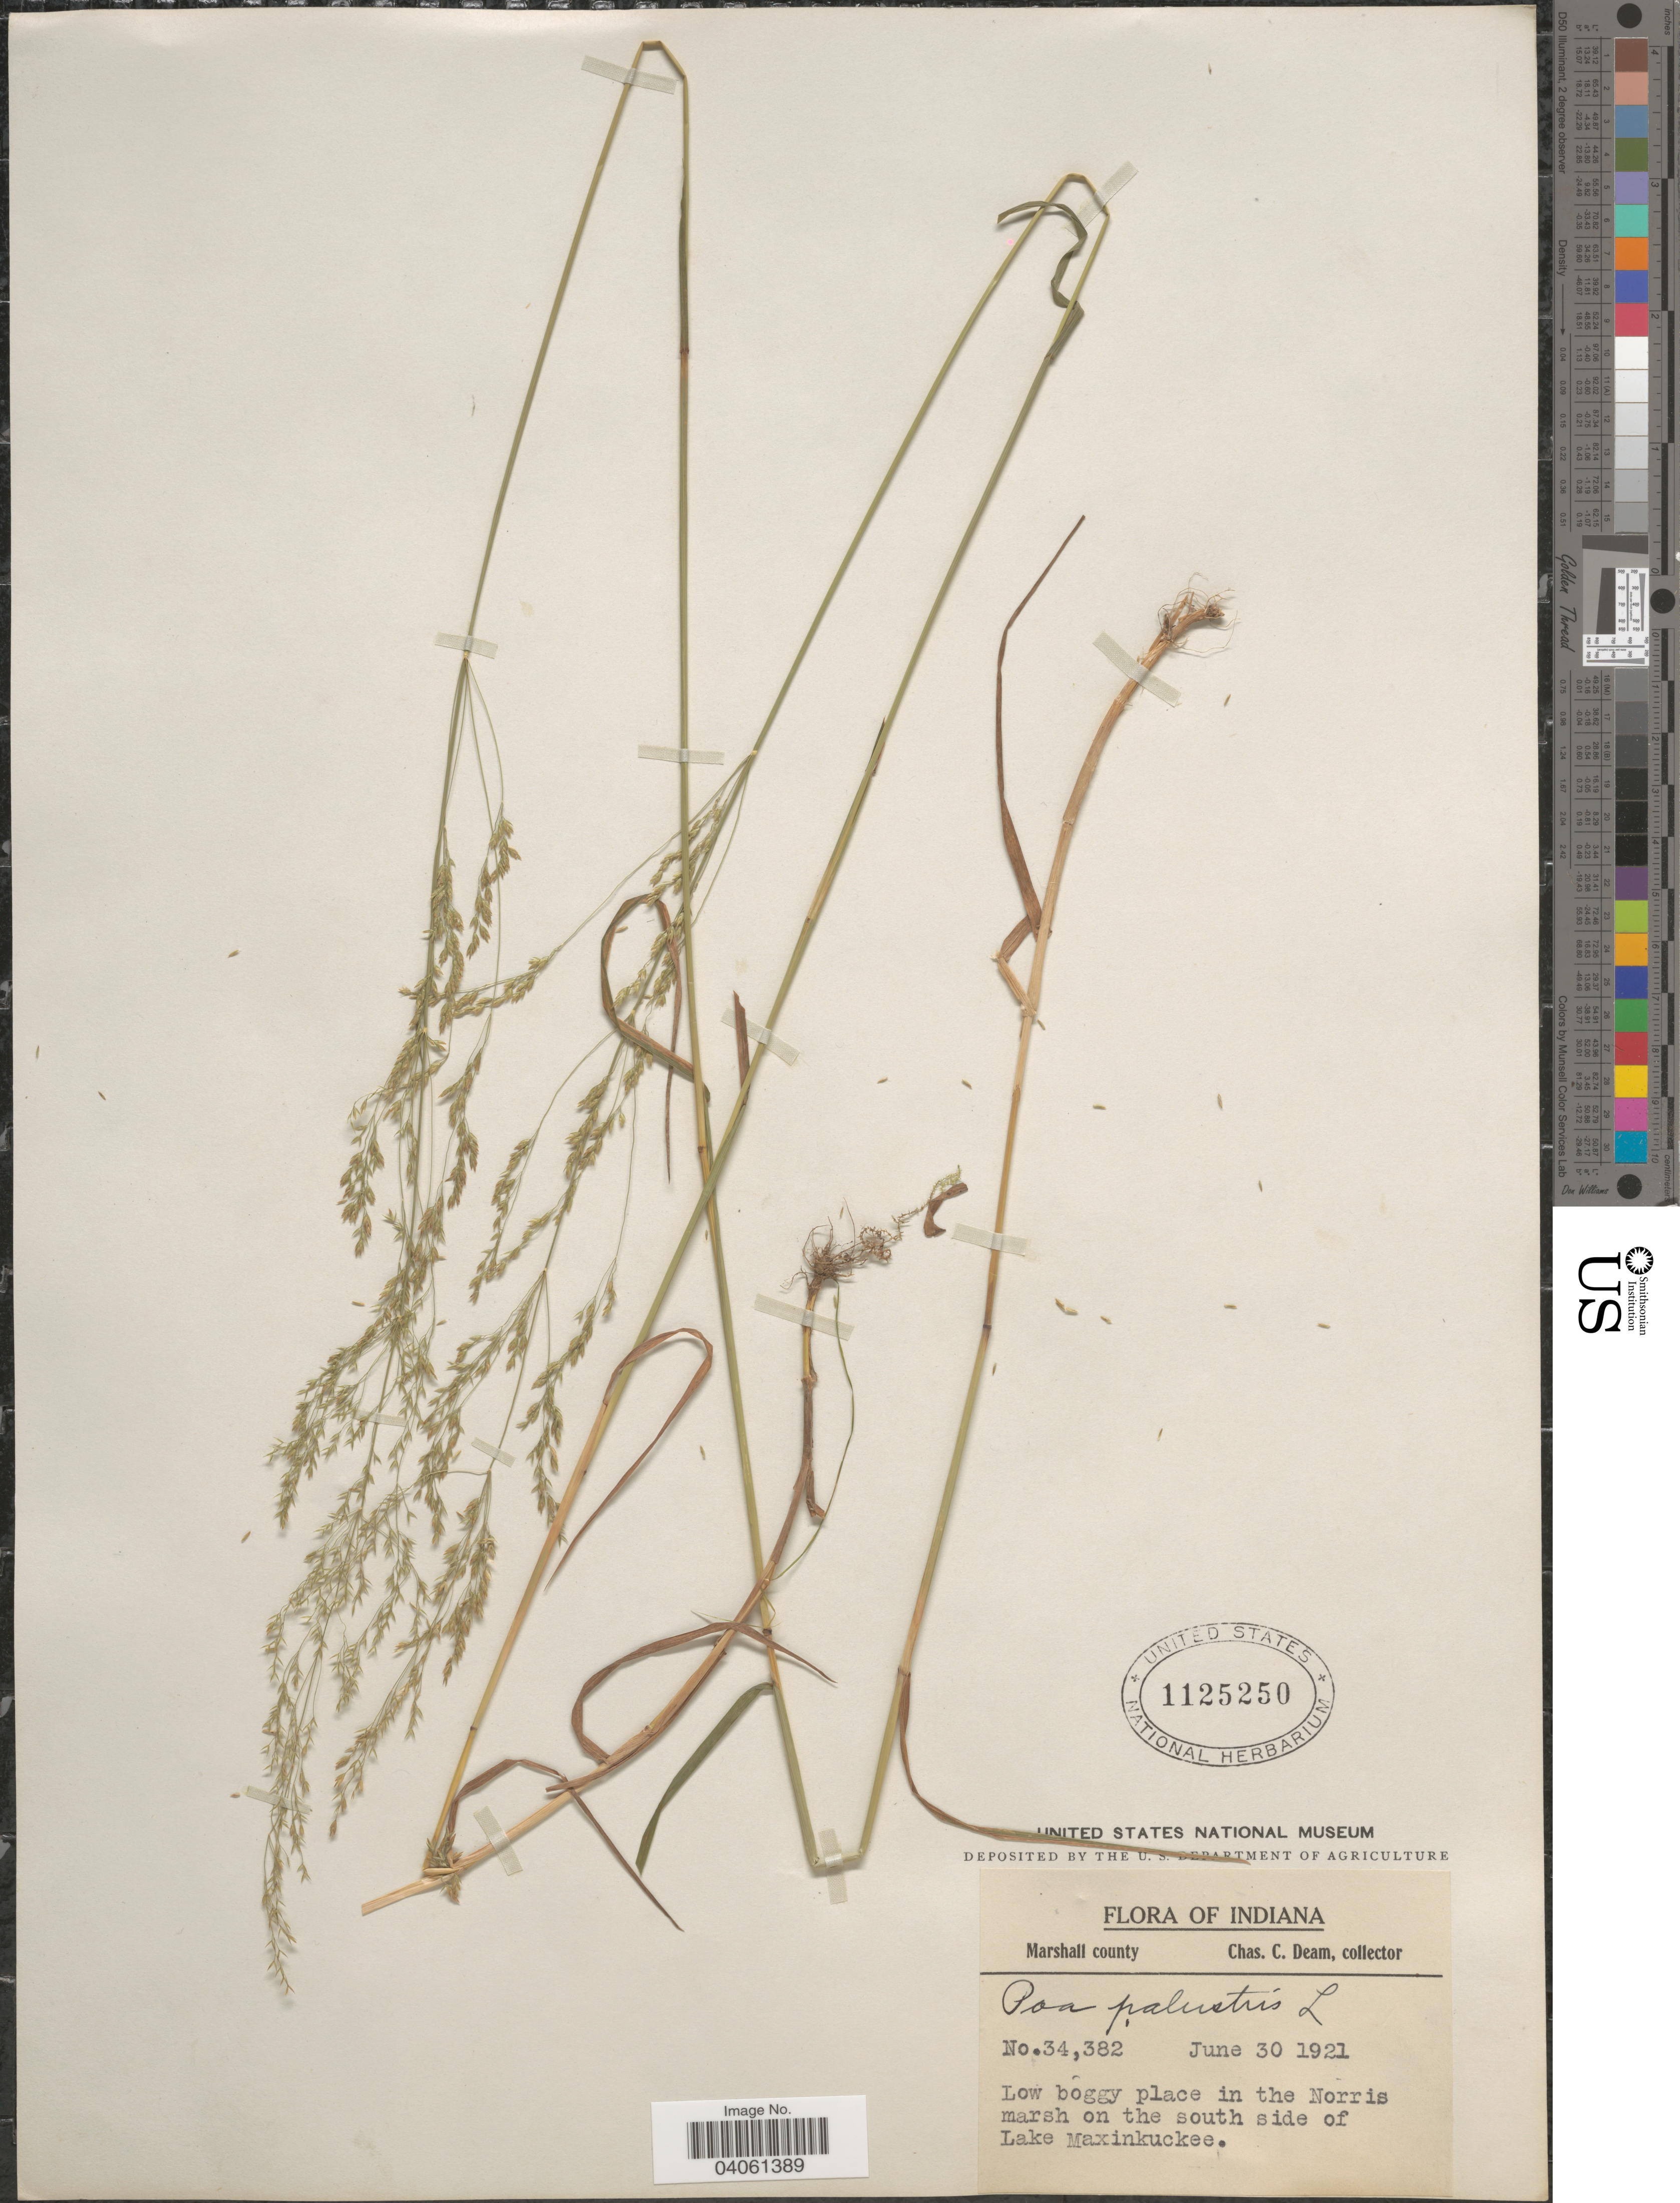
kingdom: Plantae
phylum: Tracheophyta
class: Liliopsida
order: Poales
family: Poaceae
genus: Poa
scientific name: Poa palustris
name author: L.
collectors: C. C. Deam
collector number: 34382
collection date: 1921-06-30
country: United States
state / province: Indiana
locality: Marshall county. Low boggy places in the Norris marsh on the south side of Lake Maxinkuckee.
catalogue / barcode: US 1125250